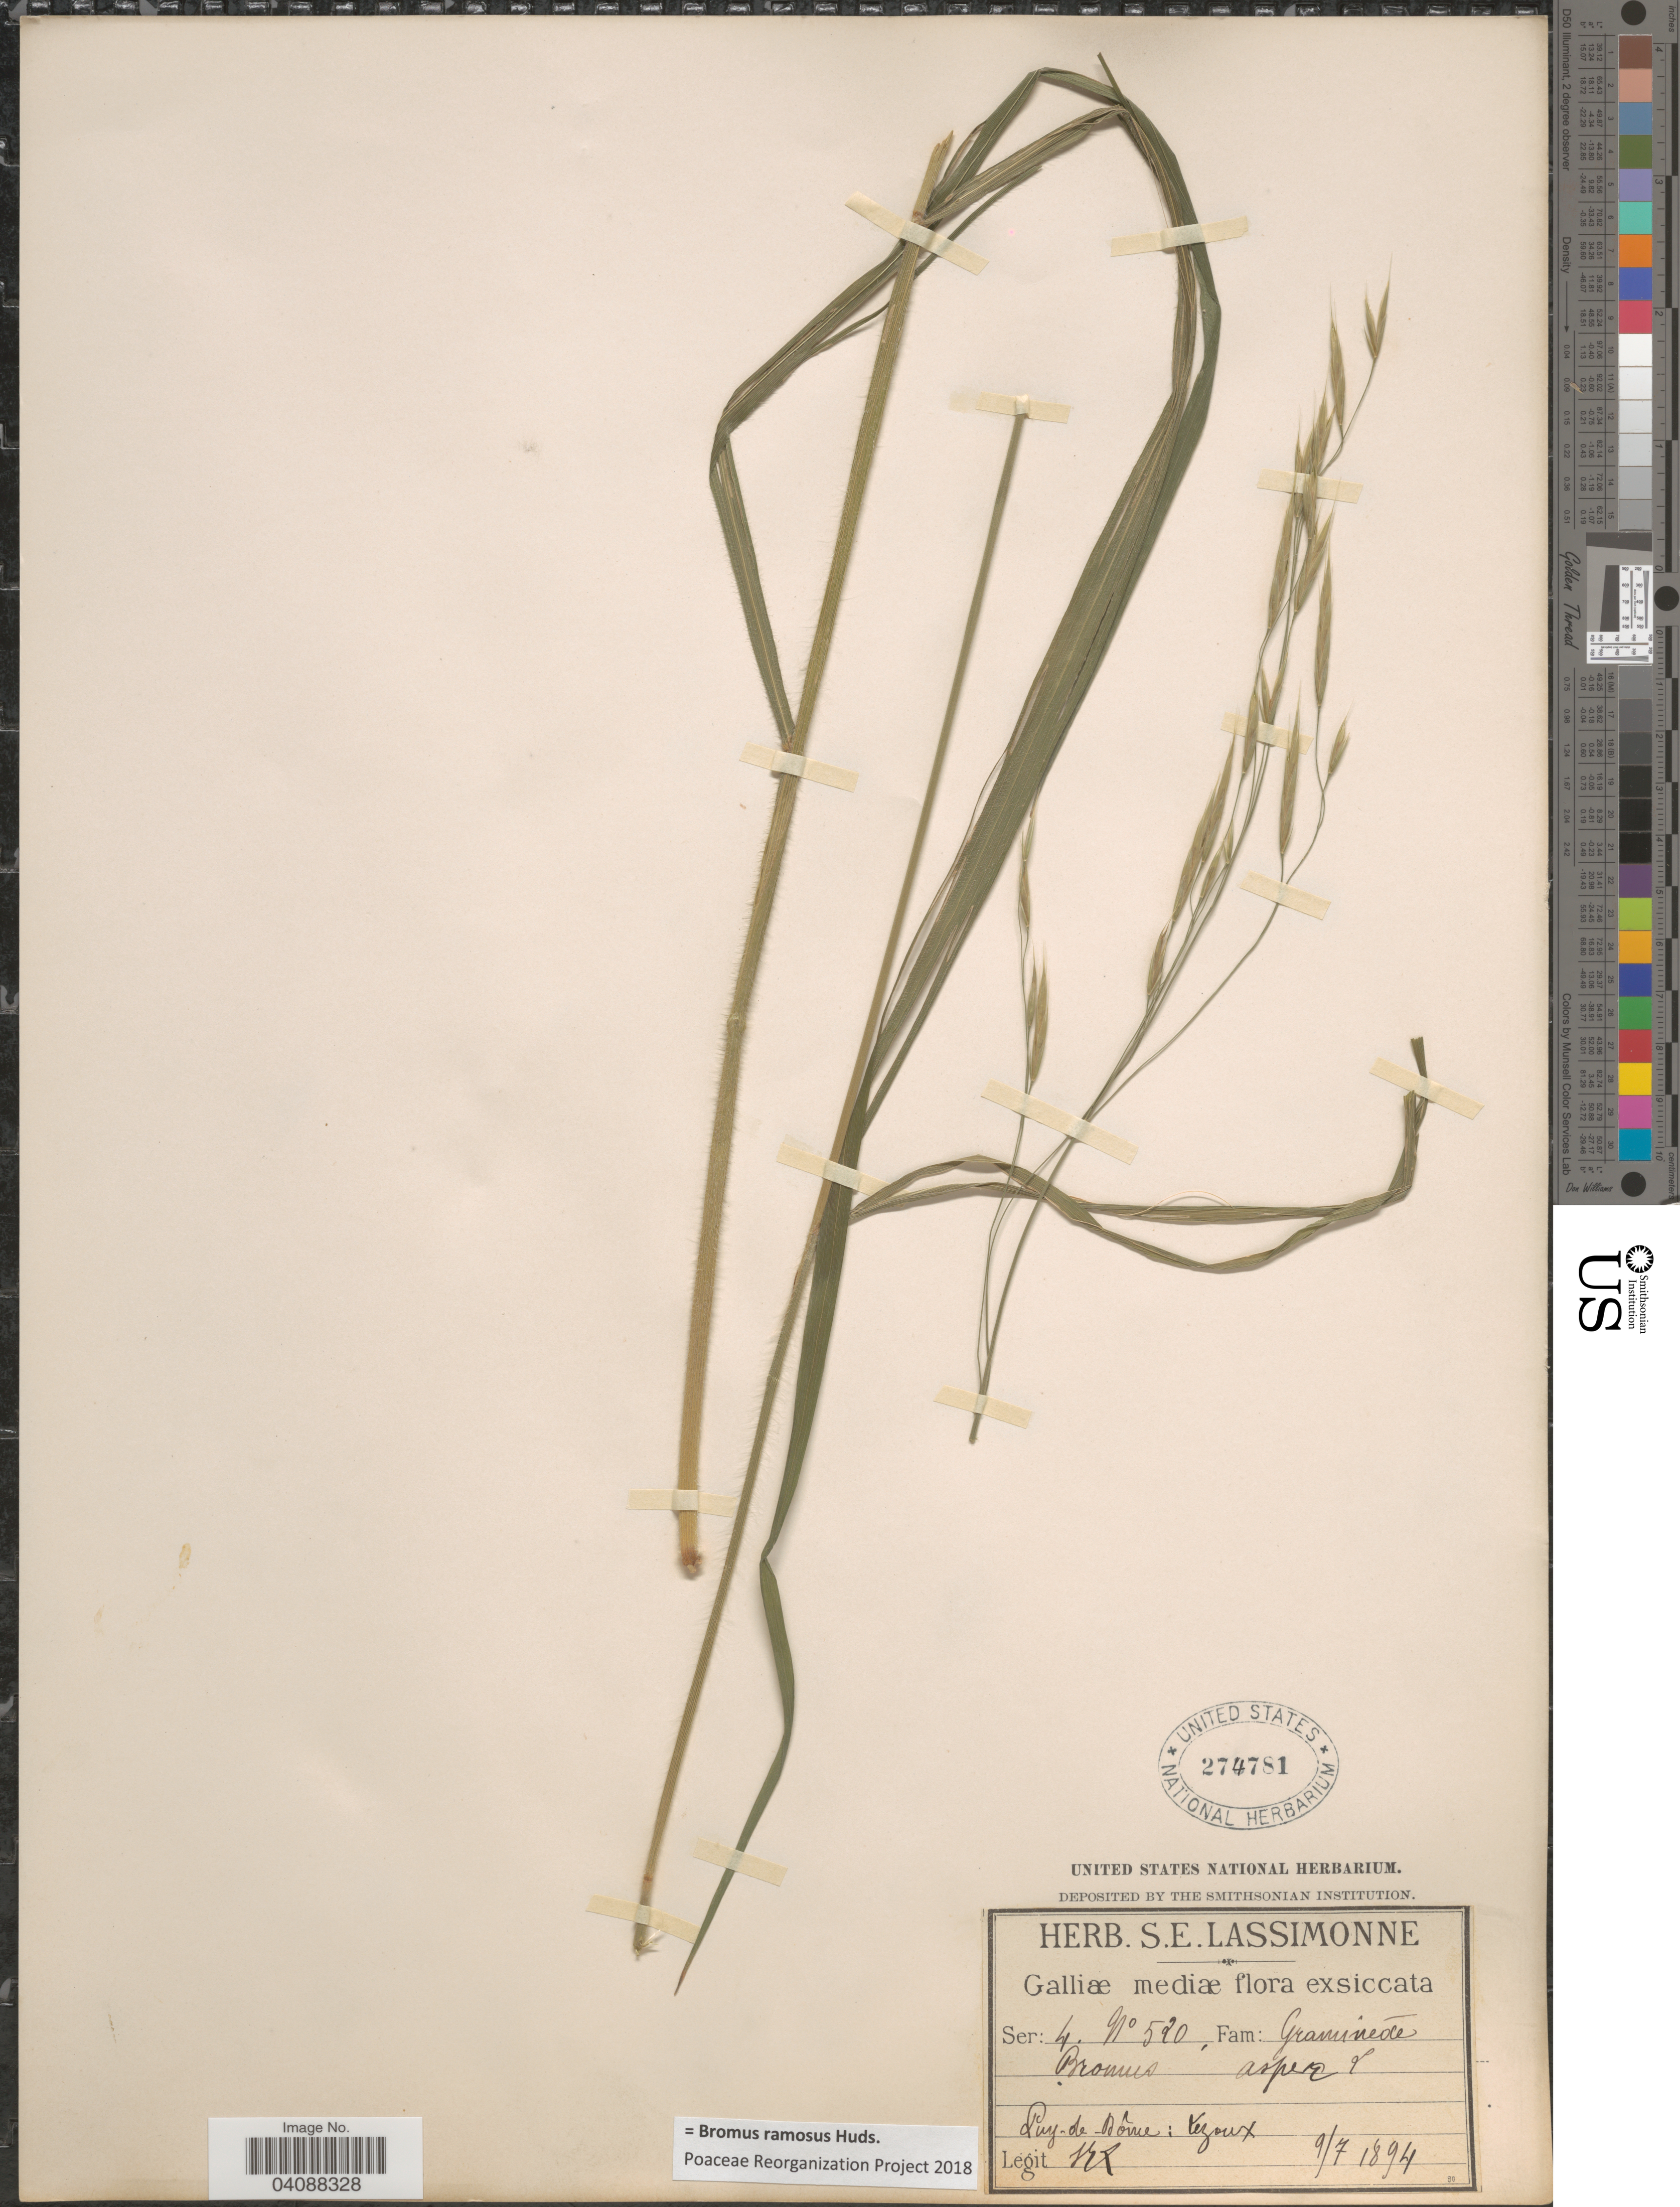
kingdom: Plantae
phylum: Tracheophyta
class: Liliopsida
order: Poales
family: Poaceae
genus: Bromus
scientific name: Bromus ramosus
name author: Huds.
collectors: S. Lassimonne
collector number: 520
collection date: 1894-07-09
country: France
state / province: Auvergne-Rhône-Alpes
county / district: Puy-de-Dôme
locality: Galiae mediae. Puy-de-Dõme : Lezoux.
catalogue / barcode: US 274781